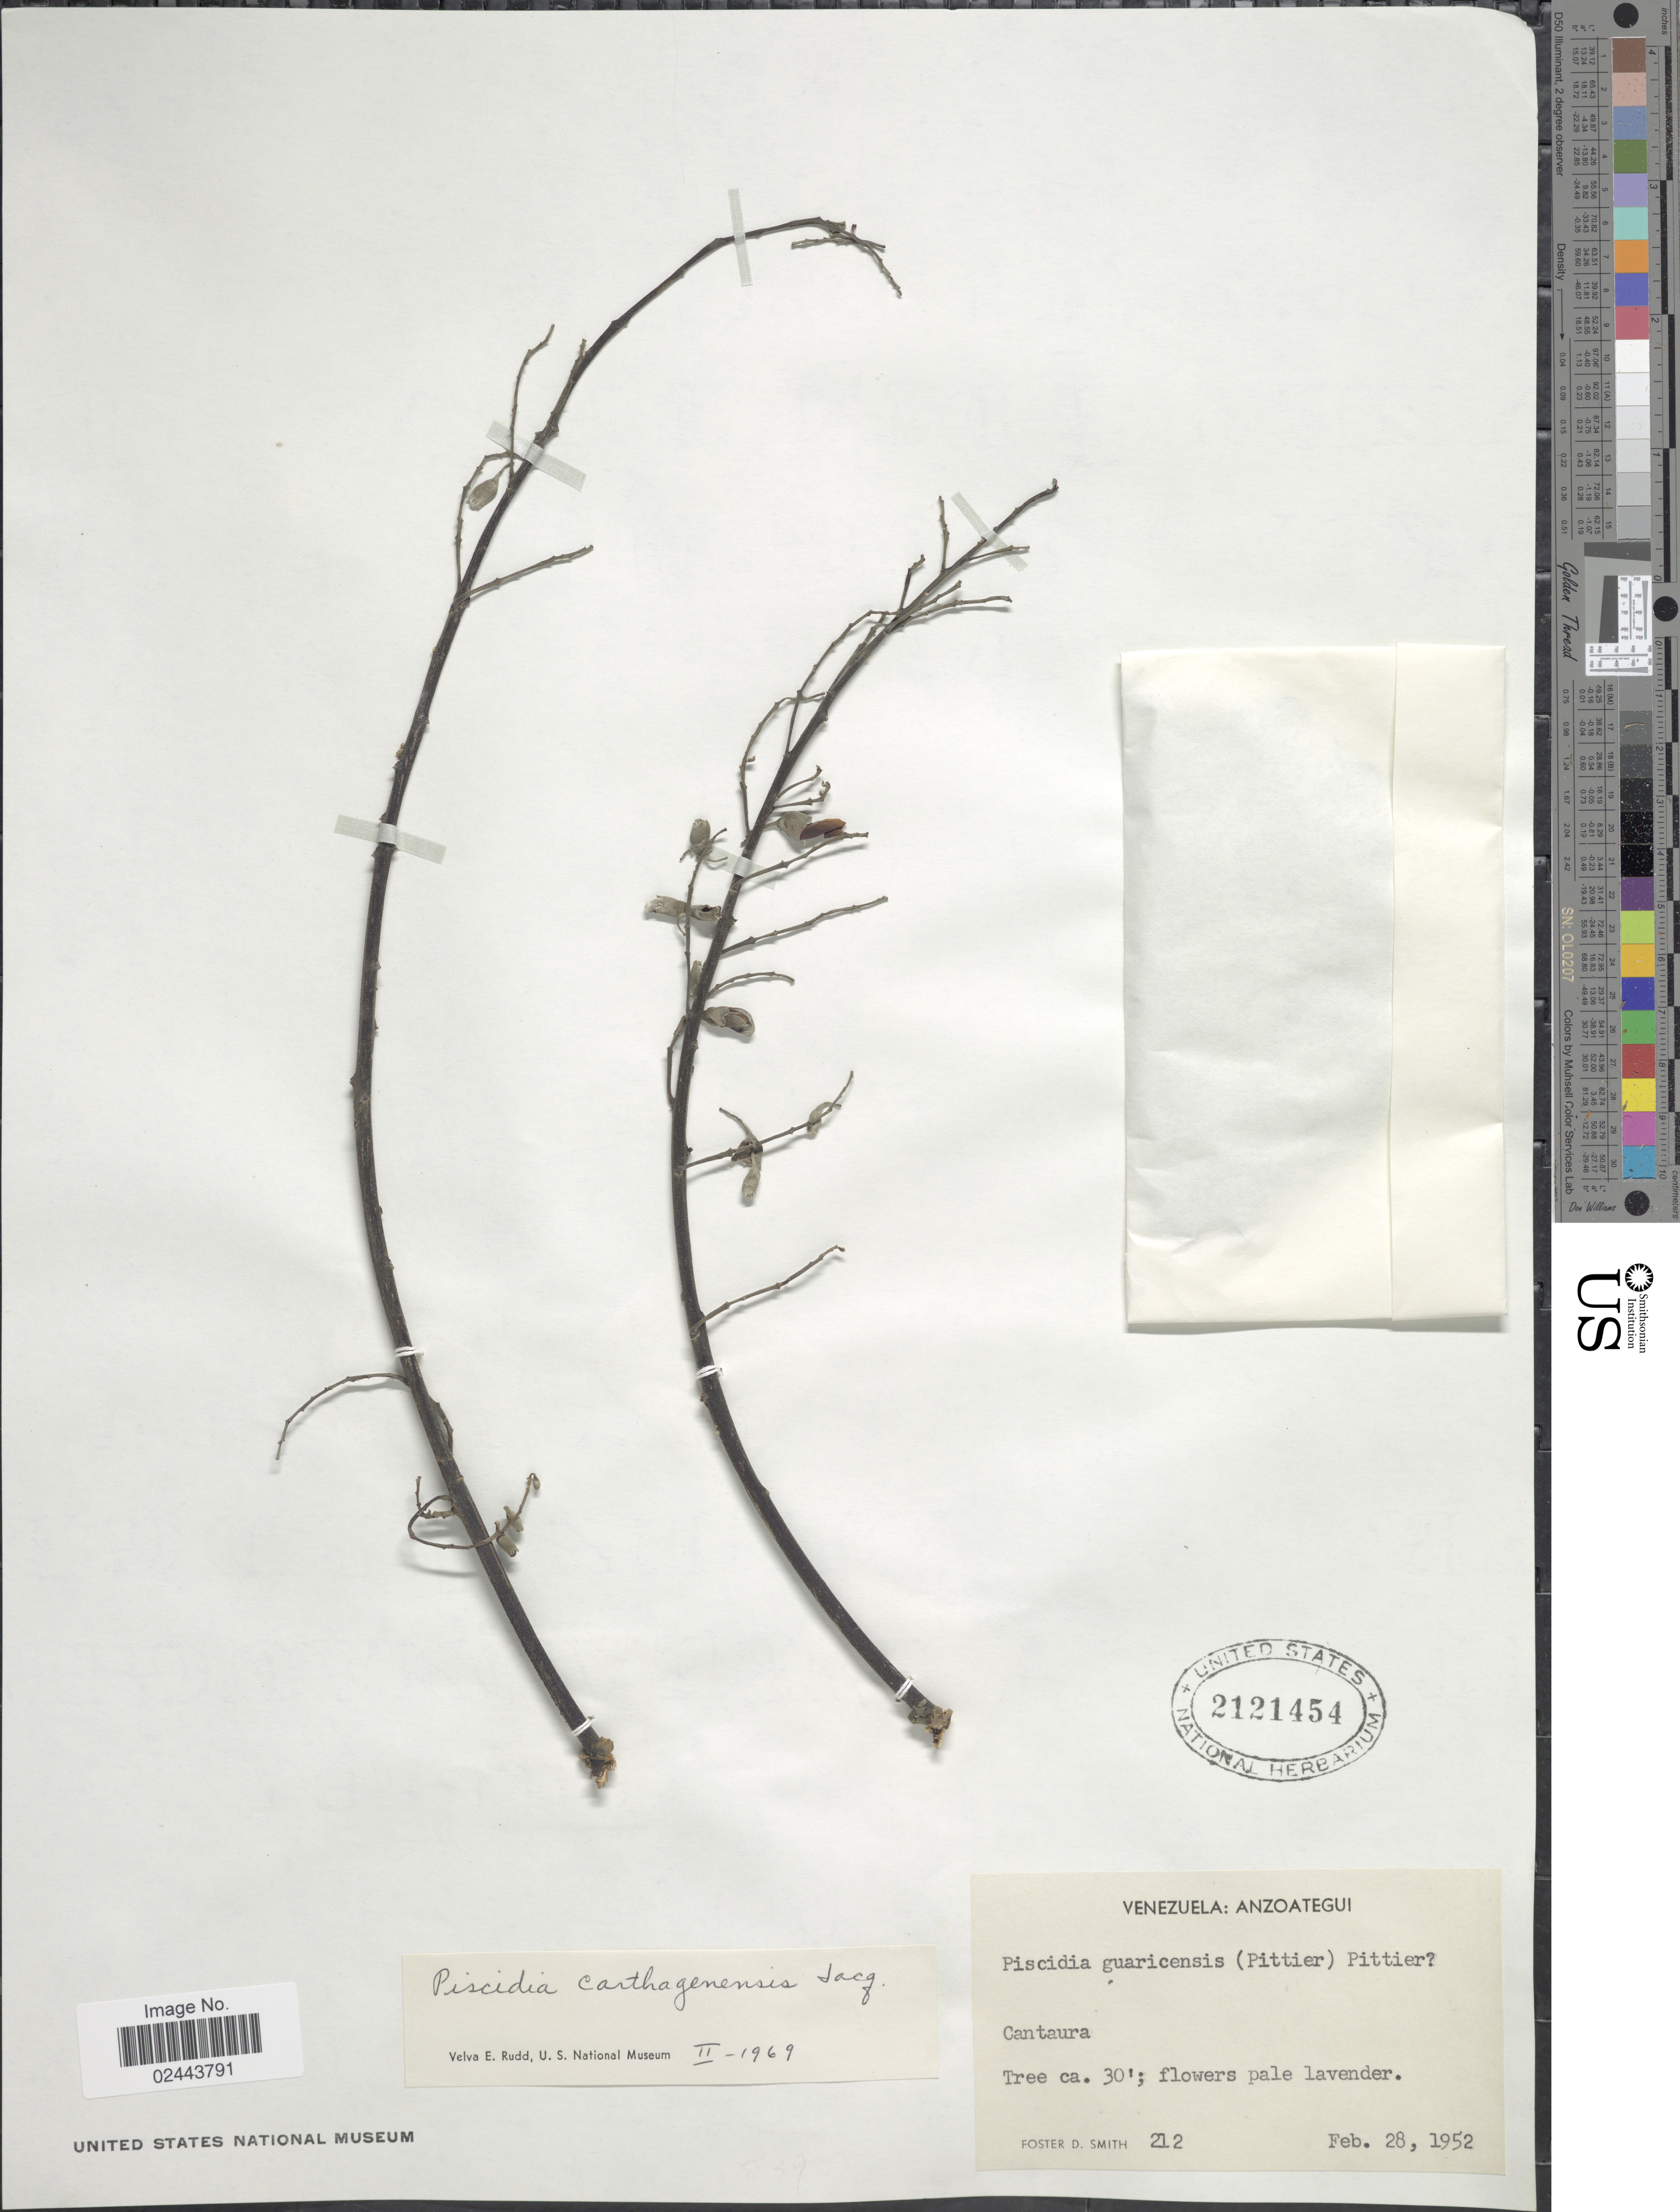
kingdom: Plantae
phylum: Tracheophyta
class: Magnoliopsida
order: Fabales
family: Fabaceae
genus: Piscidia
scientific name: Piscidia carthagenensis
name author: Jacq.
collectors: F. Smith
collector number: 212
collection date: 1952-02-28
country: Venezuela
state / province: Anzoategui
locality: Cantaura.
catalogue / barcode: US 2121454